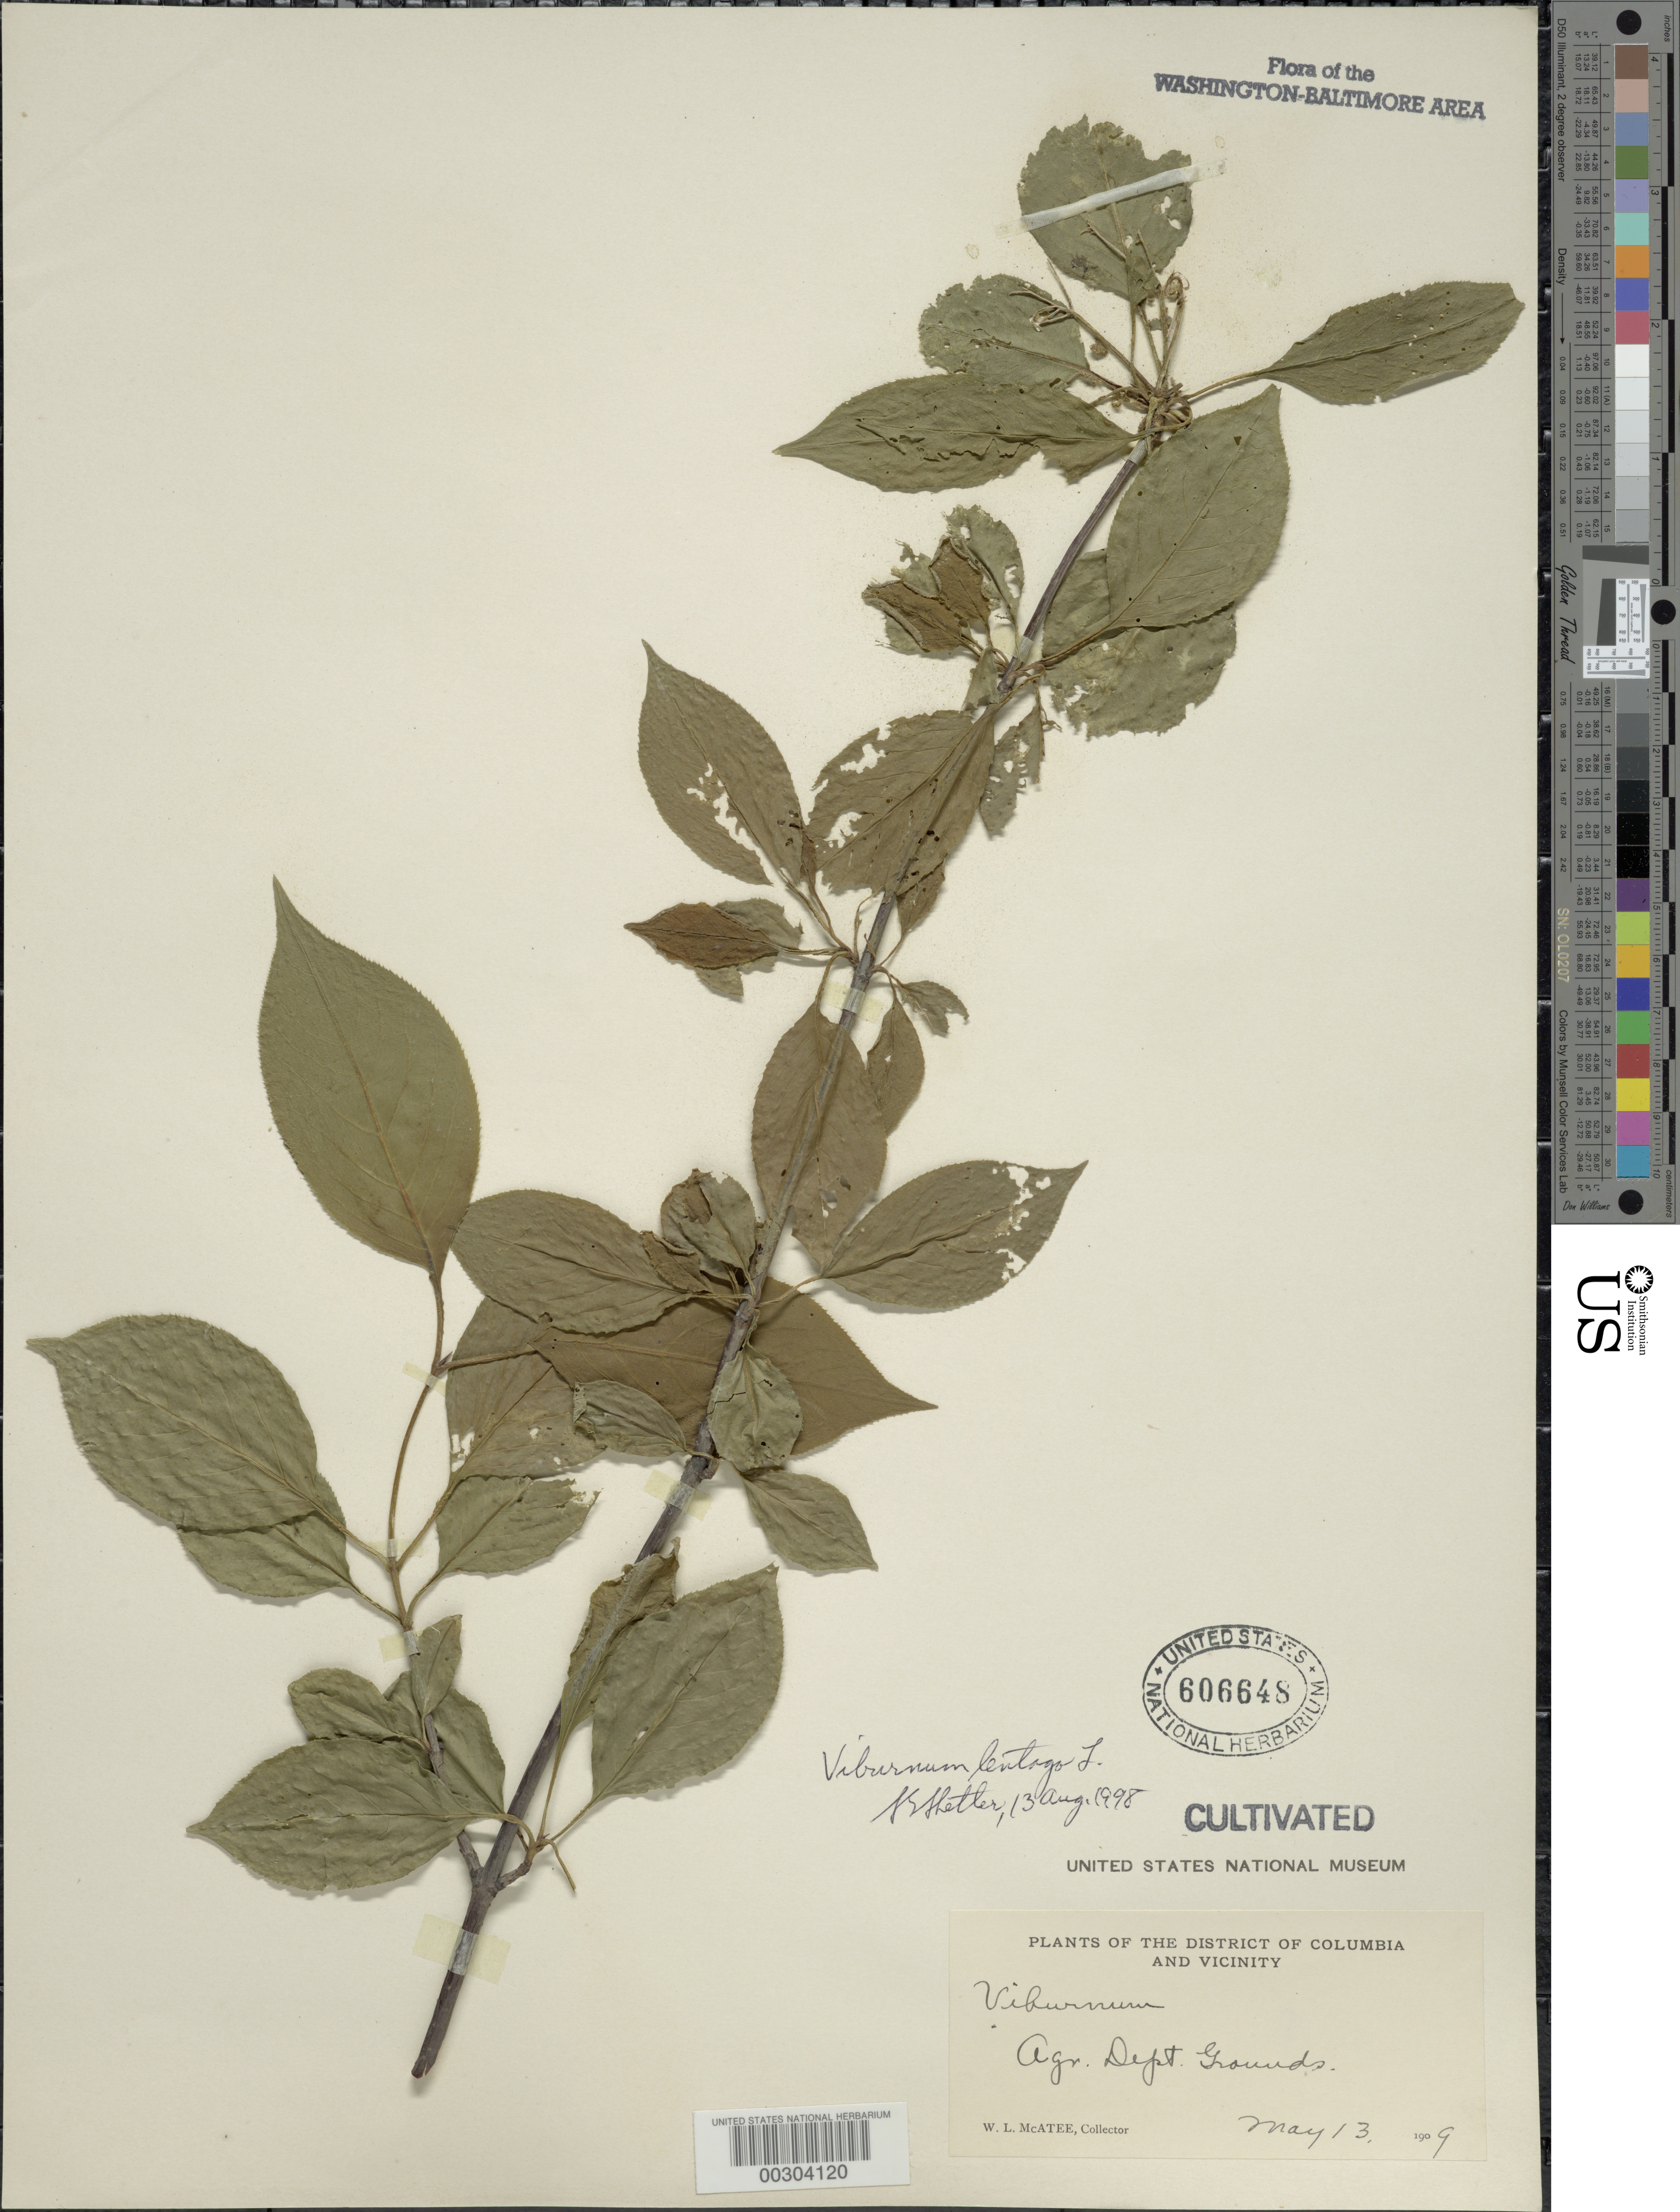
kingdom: Plantae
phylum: Tracheophyta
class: Magnoliopsida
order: Dipsacales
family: Viburnaceae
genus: Viburnum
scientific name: Viburnum lentago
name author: L.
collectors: W. McAtee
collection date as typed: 13 May 1909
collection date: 1909-05-13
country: United States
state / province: District of Columbia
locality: Department of Agriculture grounds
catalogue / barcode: US 606648